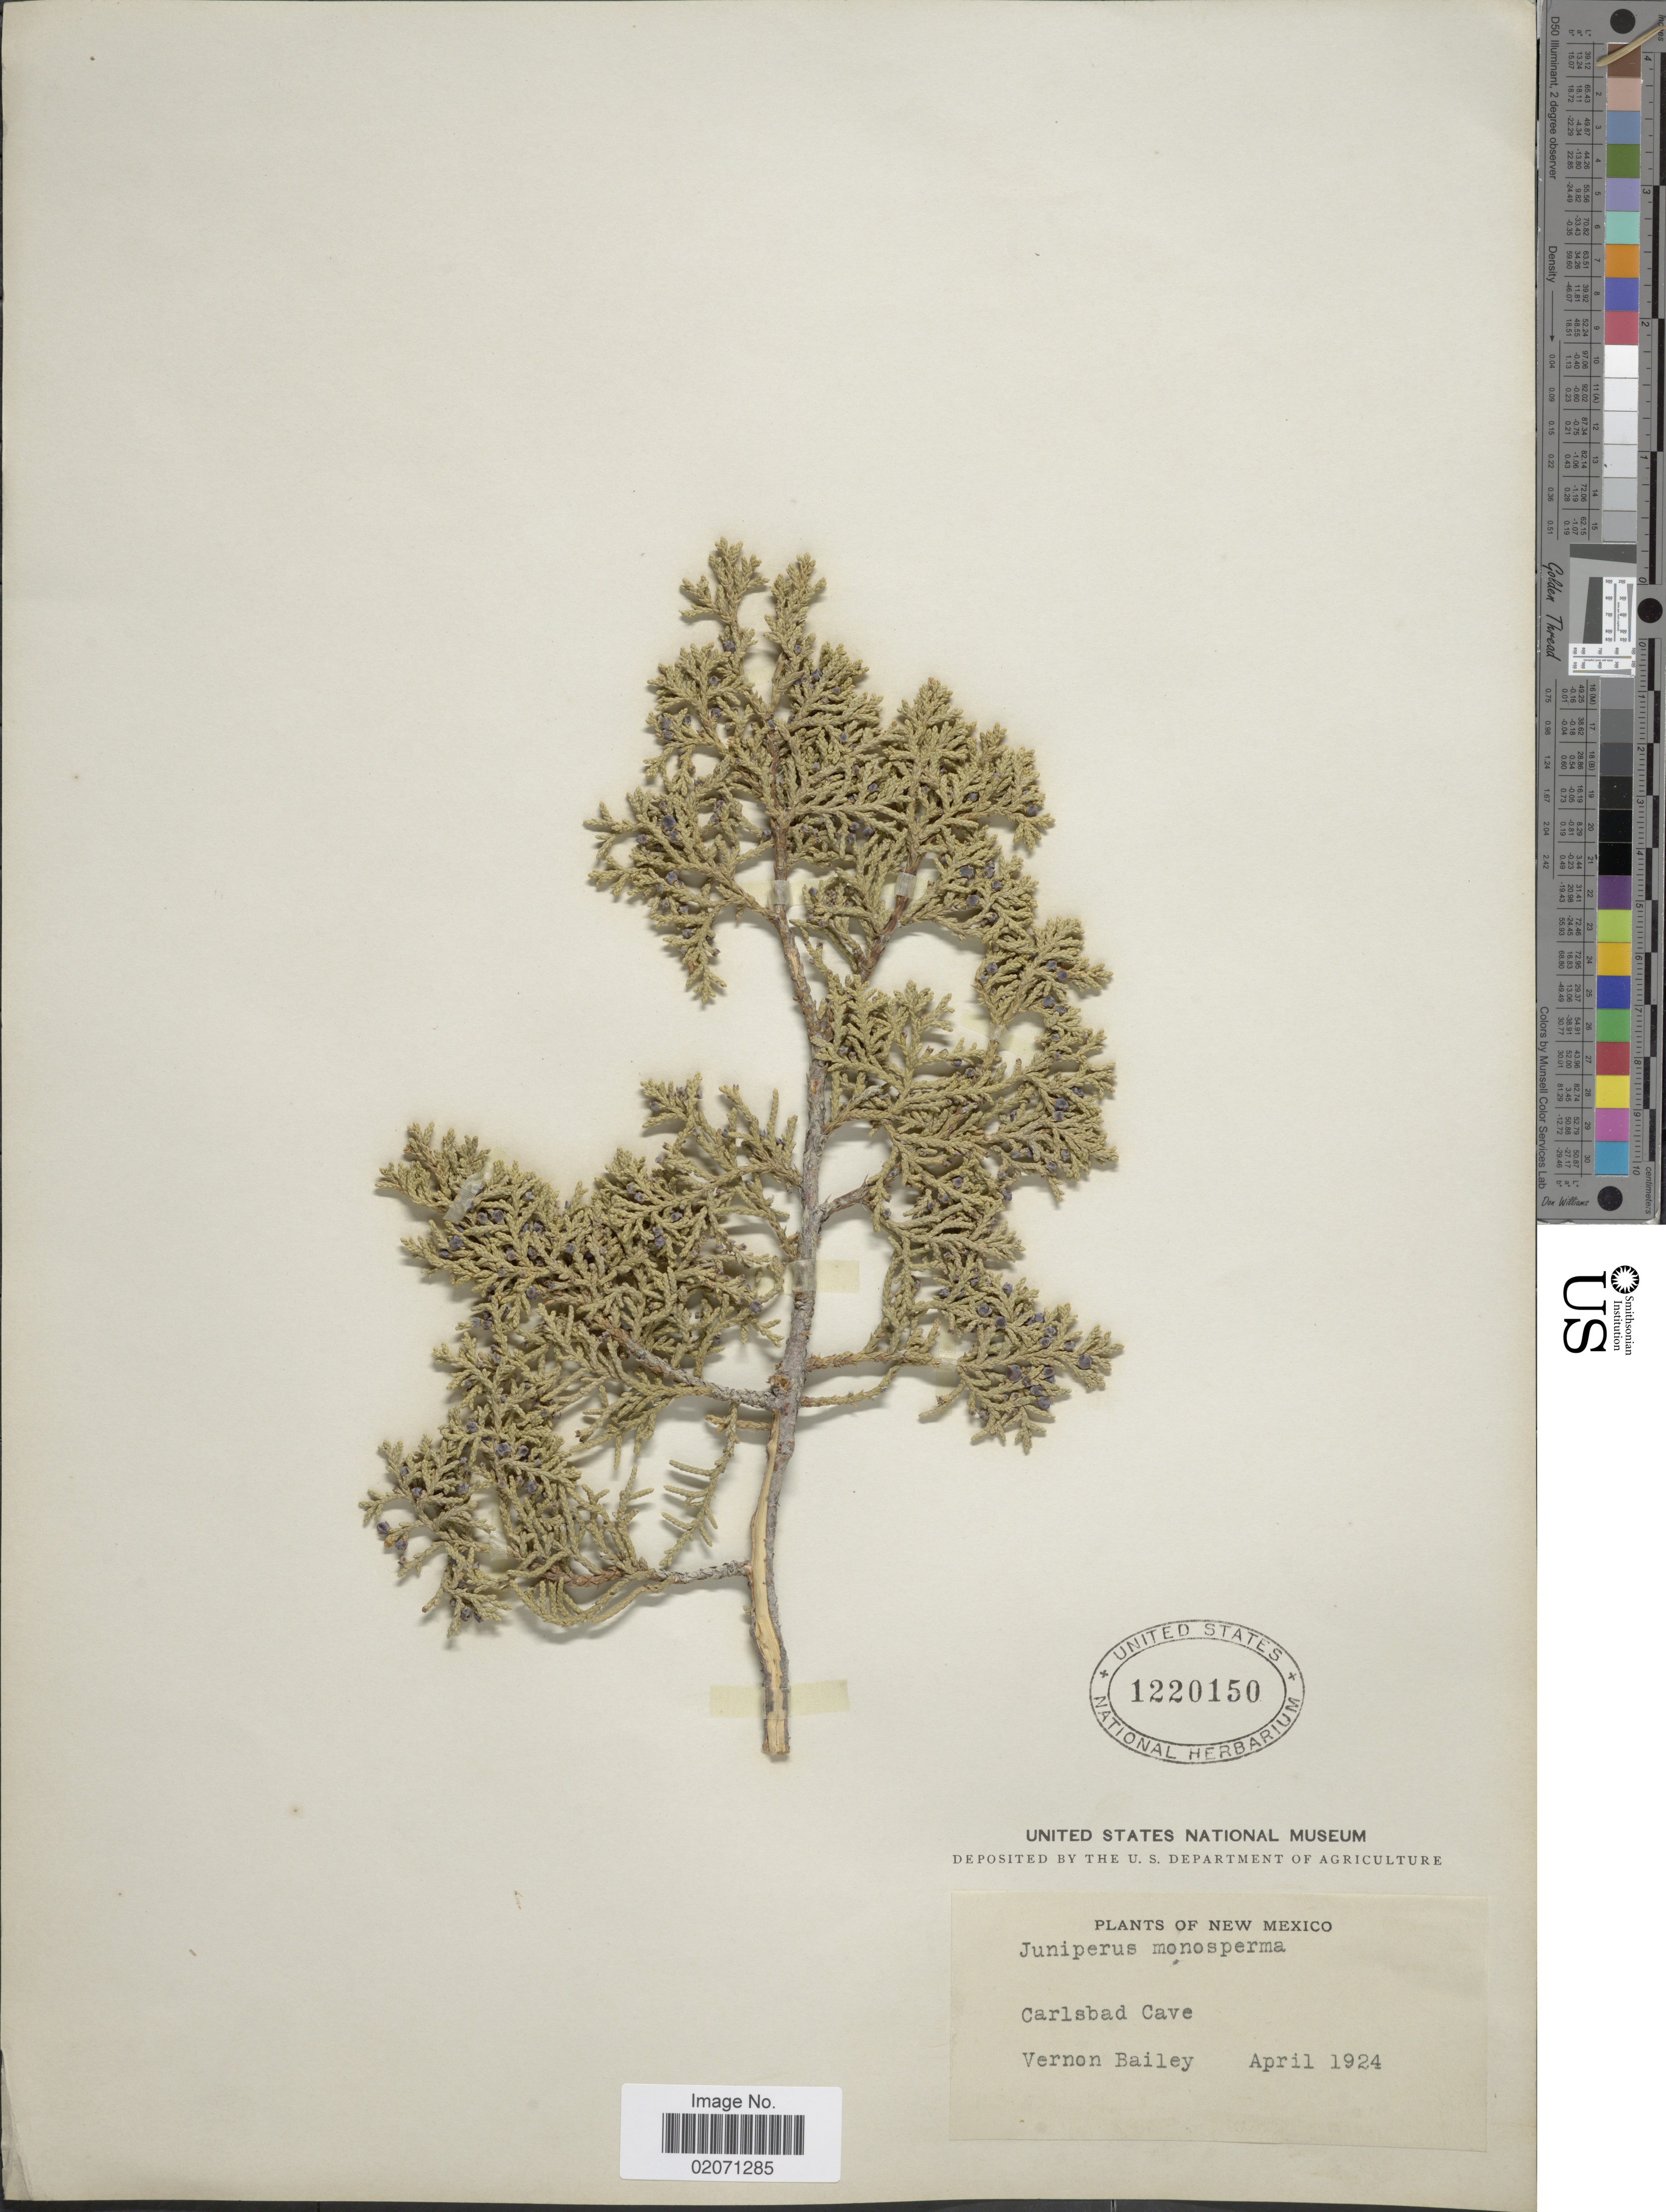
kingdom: Plantae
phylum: Tracheophyta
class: Pinopsida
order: Pinales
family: Cupressaceae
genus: Juniperus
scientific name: Juniperus monosperma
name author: (Engelm.) Sarg.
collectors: V. O. Bailey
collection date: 1924-04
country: United States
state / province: New Mexico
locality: Carlsbad Cave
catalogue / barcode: US 1220150